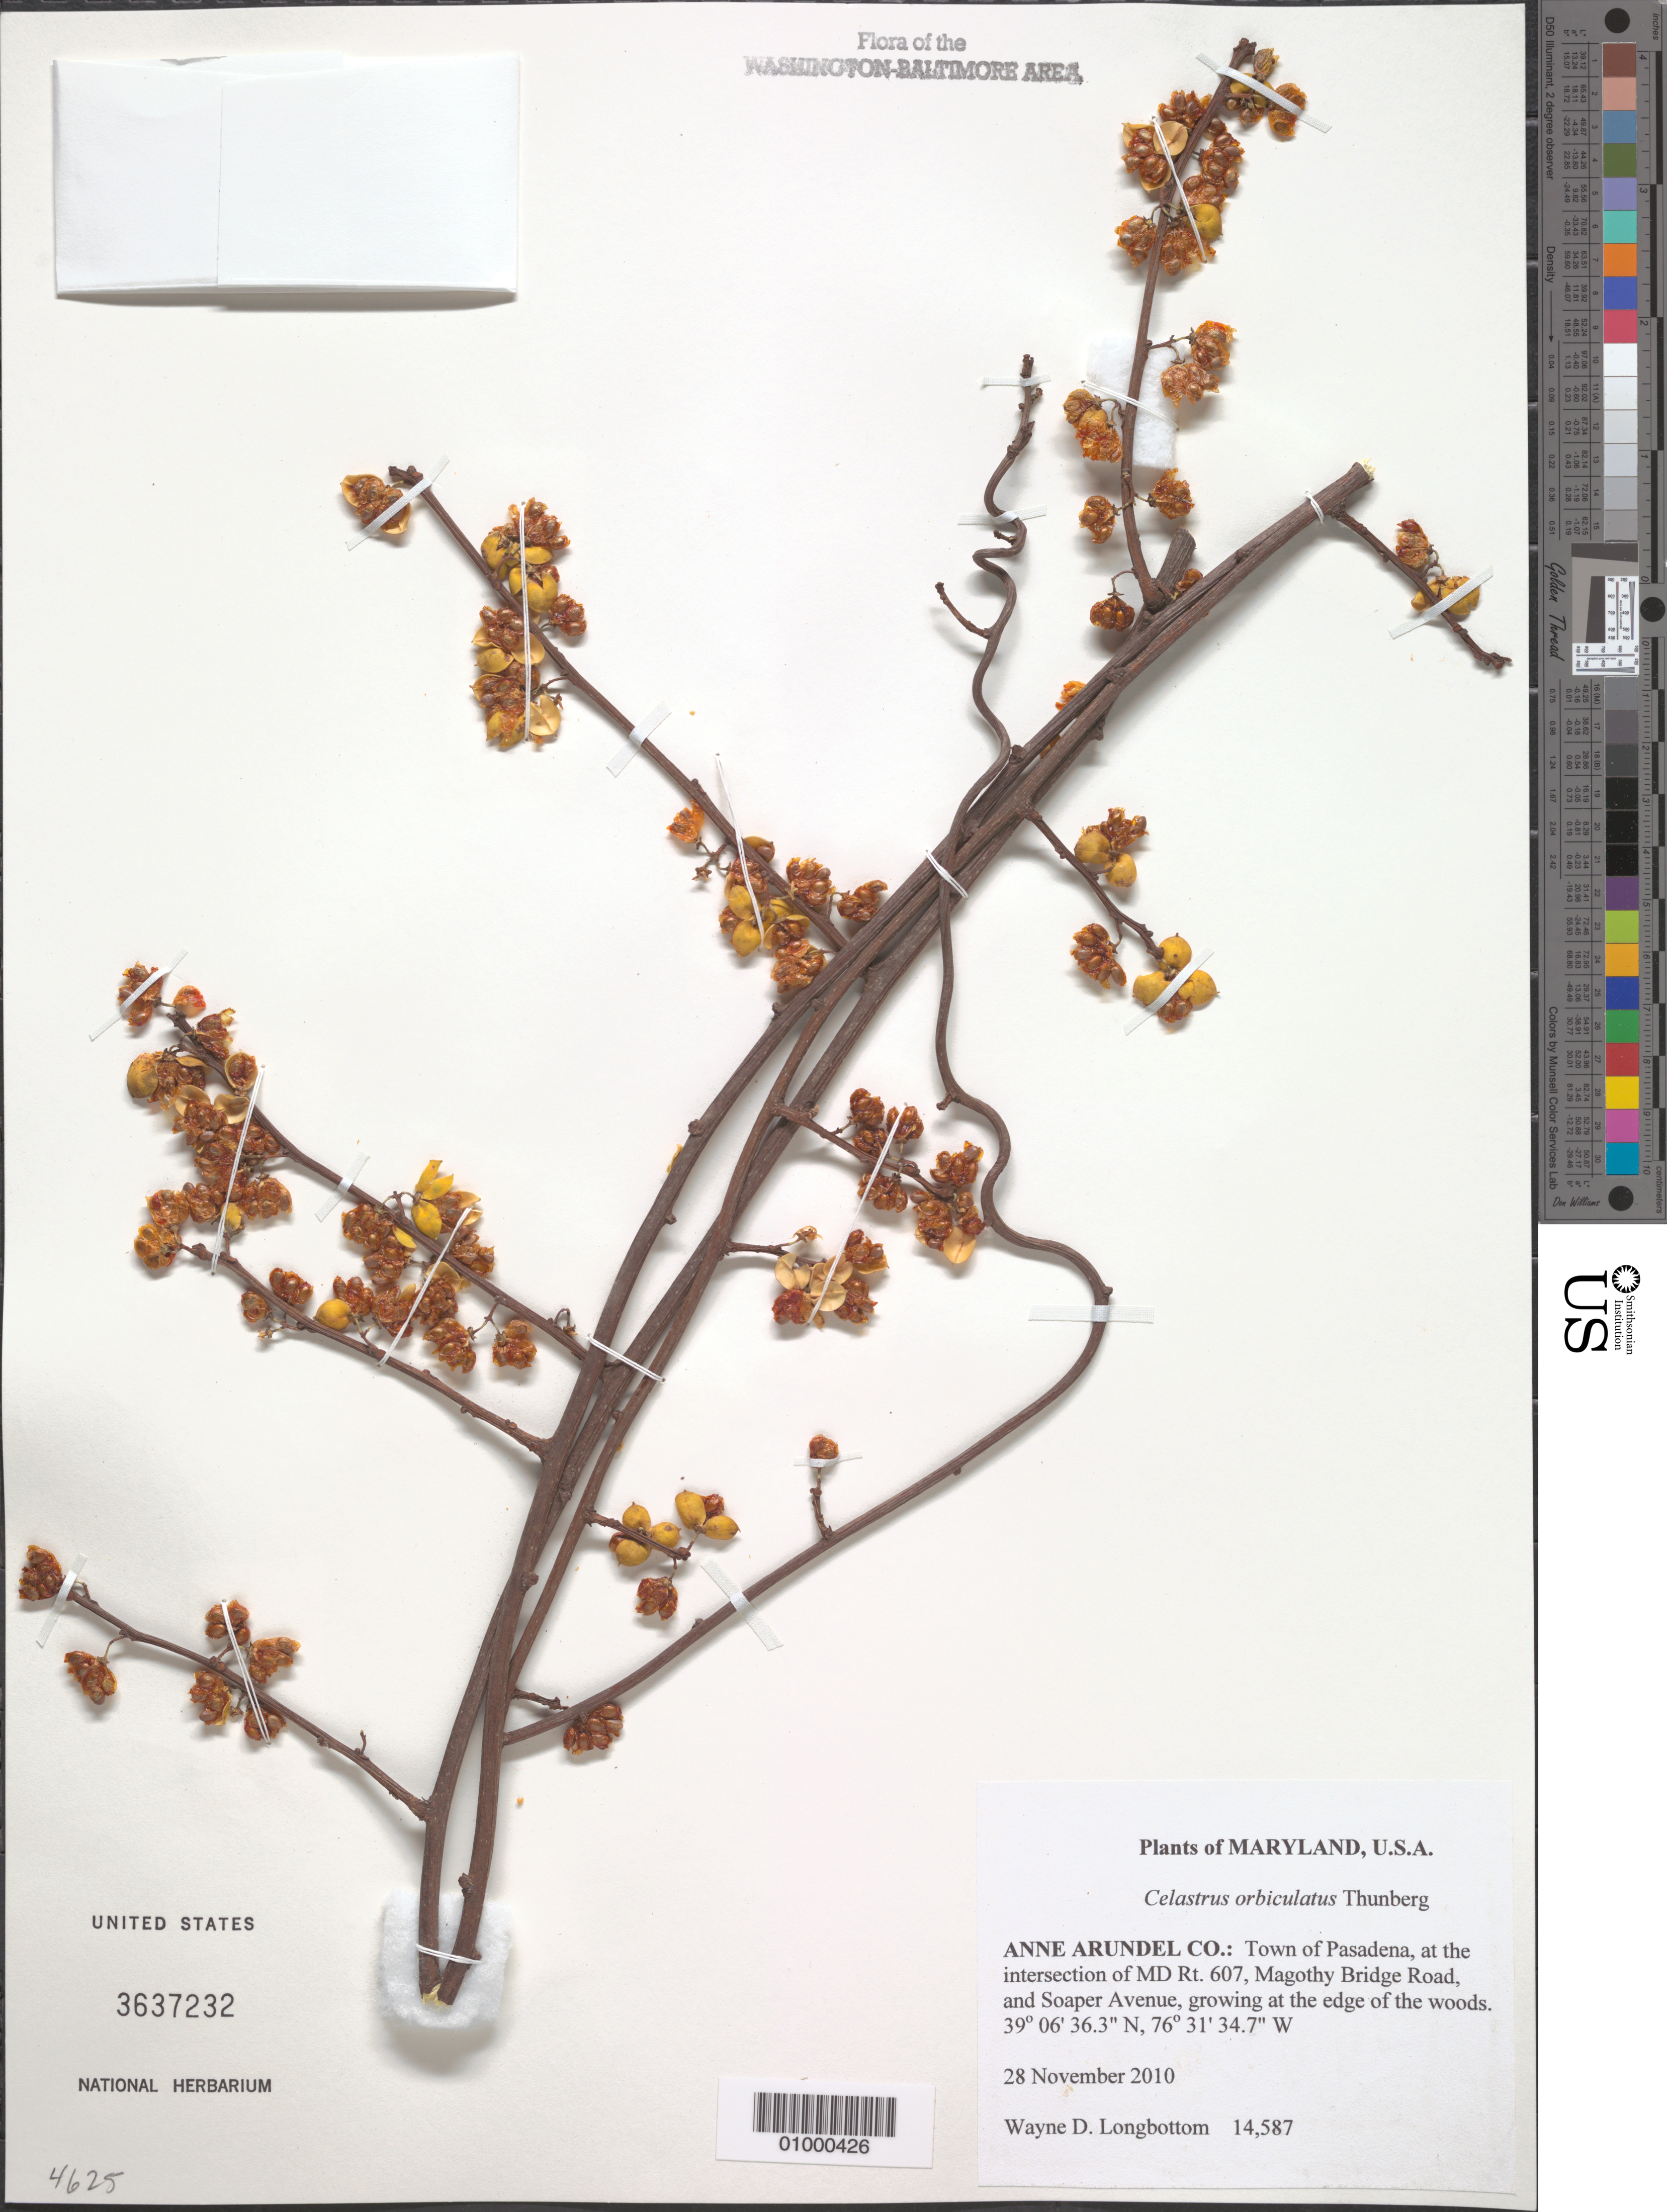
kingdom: Plantae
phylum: Tracheophyta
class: Magnoliopsida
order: Celastrales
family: Celastraceae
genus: Celastrus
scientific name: Celastrus orbiculatus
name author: Thunb.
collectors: W. D. Longbottom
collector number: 14587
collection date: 2010-11-28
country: United States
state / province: Maryland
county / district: Anne Arundel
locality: Town of Pasadena, at the intersection of MD Rt. 607, Magothy Bridge Road, and Soaper Avenue, growing at the edge of the woods.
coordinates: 38 06 36.3 N, 76 31 34.7 W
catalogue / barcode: US 3637232